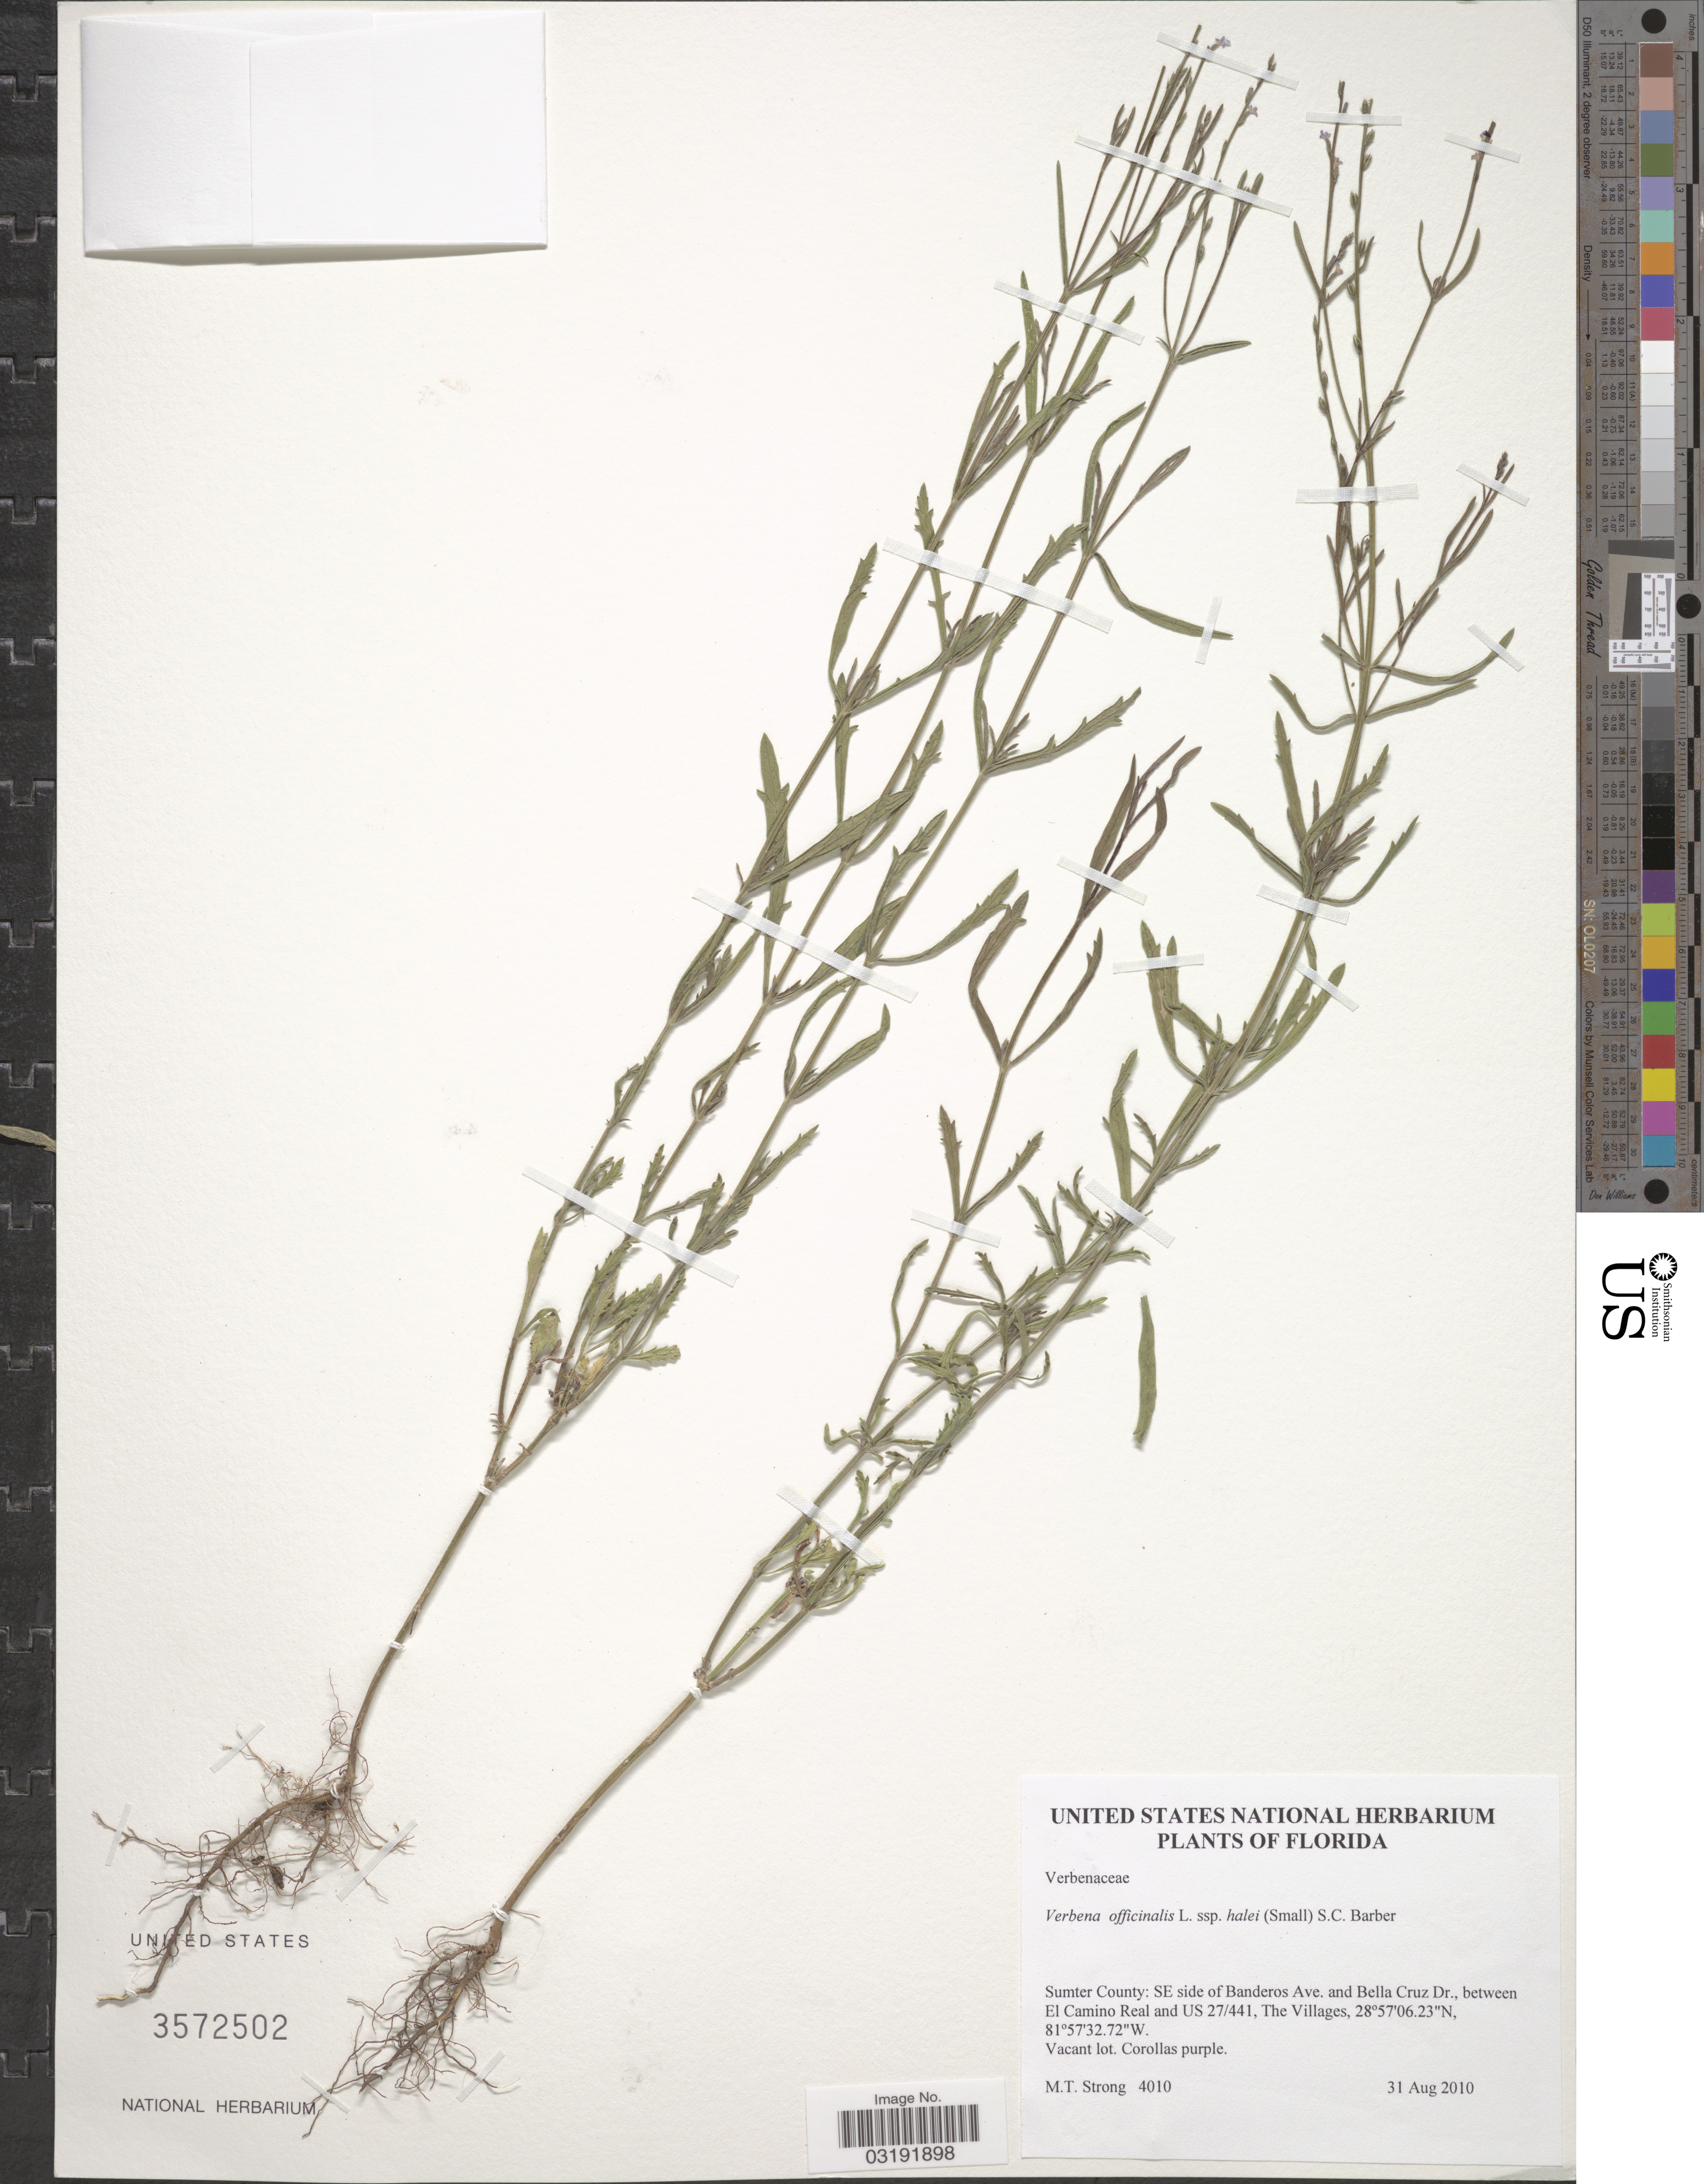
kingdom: Plantae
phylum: Tracheophyta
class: Magnoliopsida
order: Lamiales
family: Verbenaceae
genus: Verbena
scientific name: Verbena officinalis subsp. halei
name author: L.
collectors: M. T. Strong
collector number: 4010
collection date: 2010-08-31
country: United States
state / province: Florida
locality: Sumter County: SE side of Banderos Ave, and Bella Cruz Dr., between El Camino Real and US 27/441, The Villages.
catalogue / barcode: US 3572502